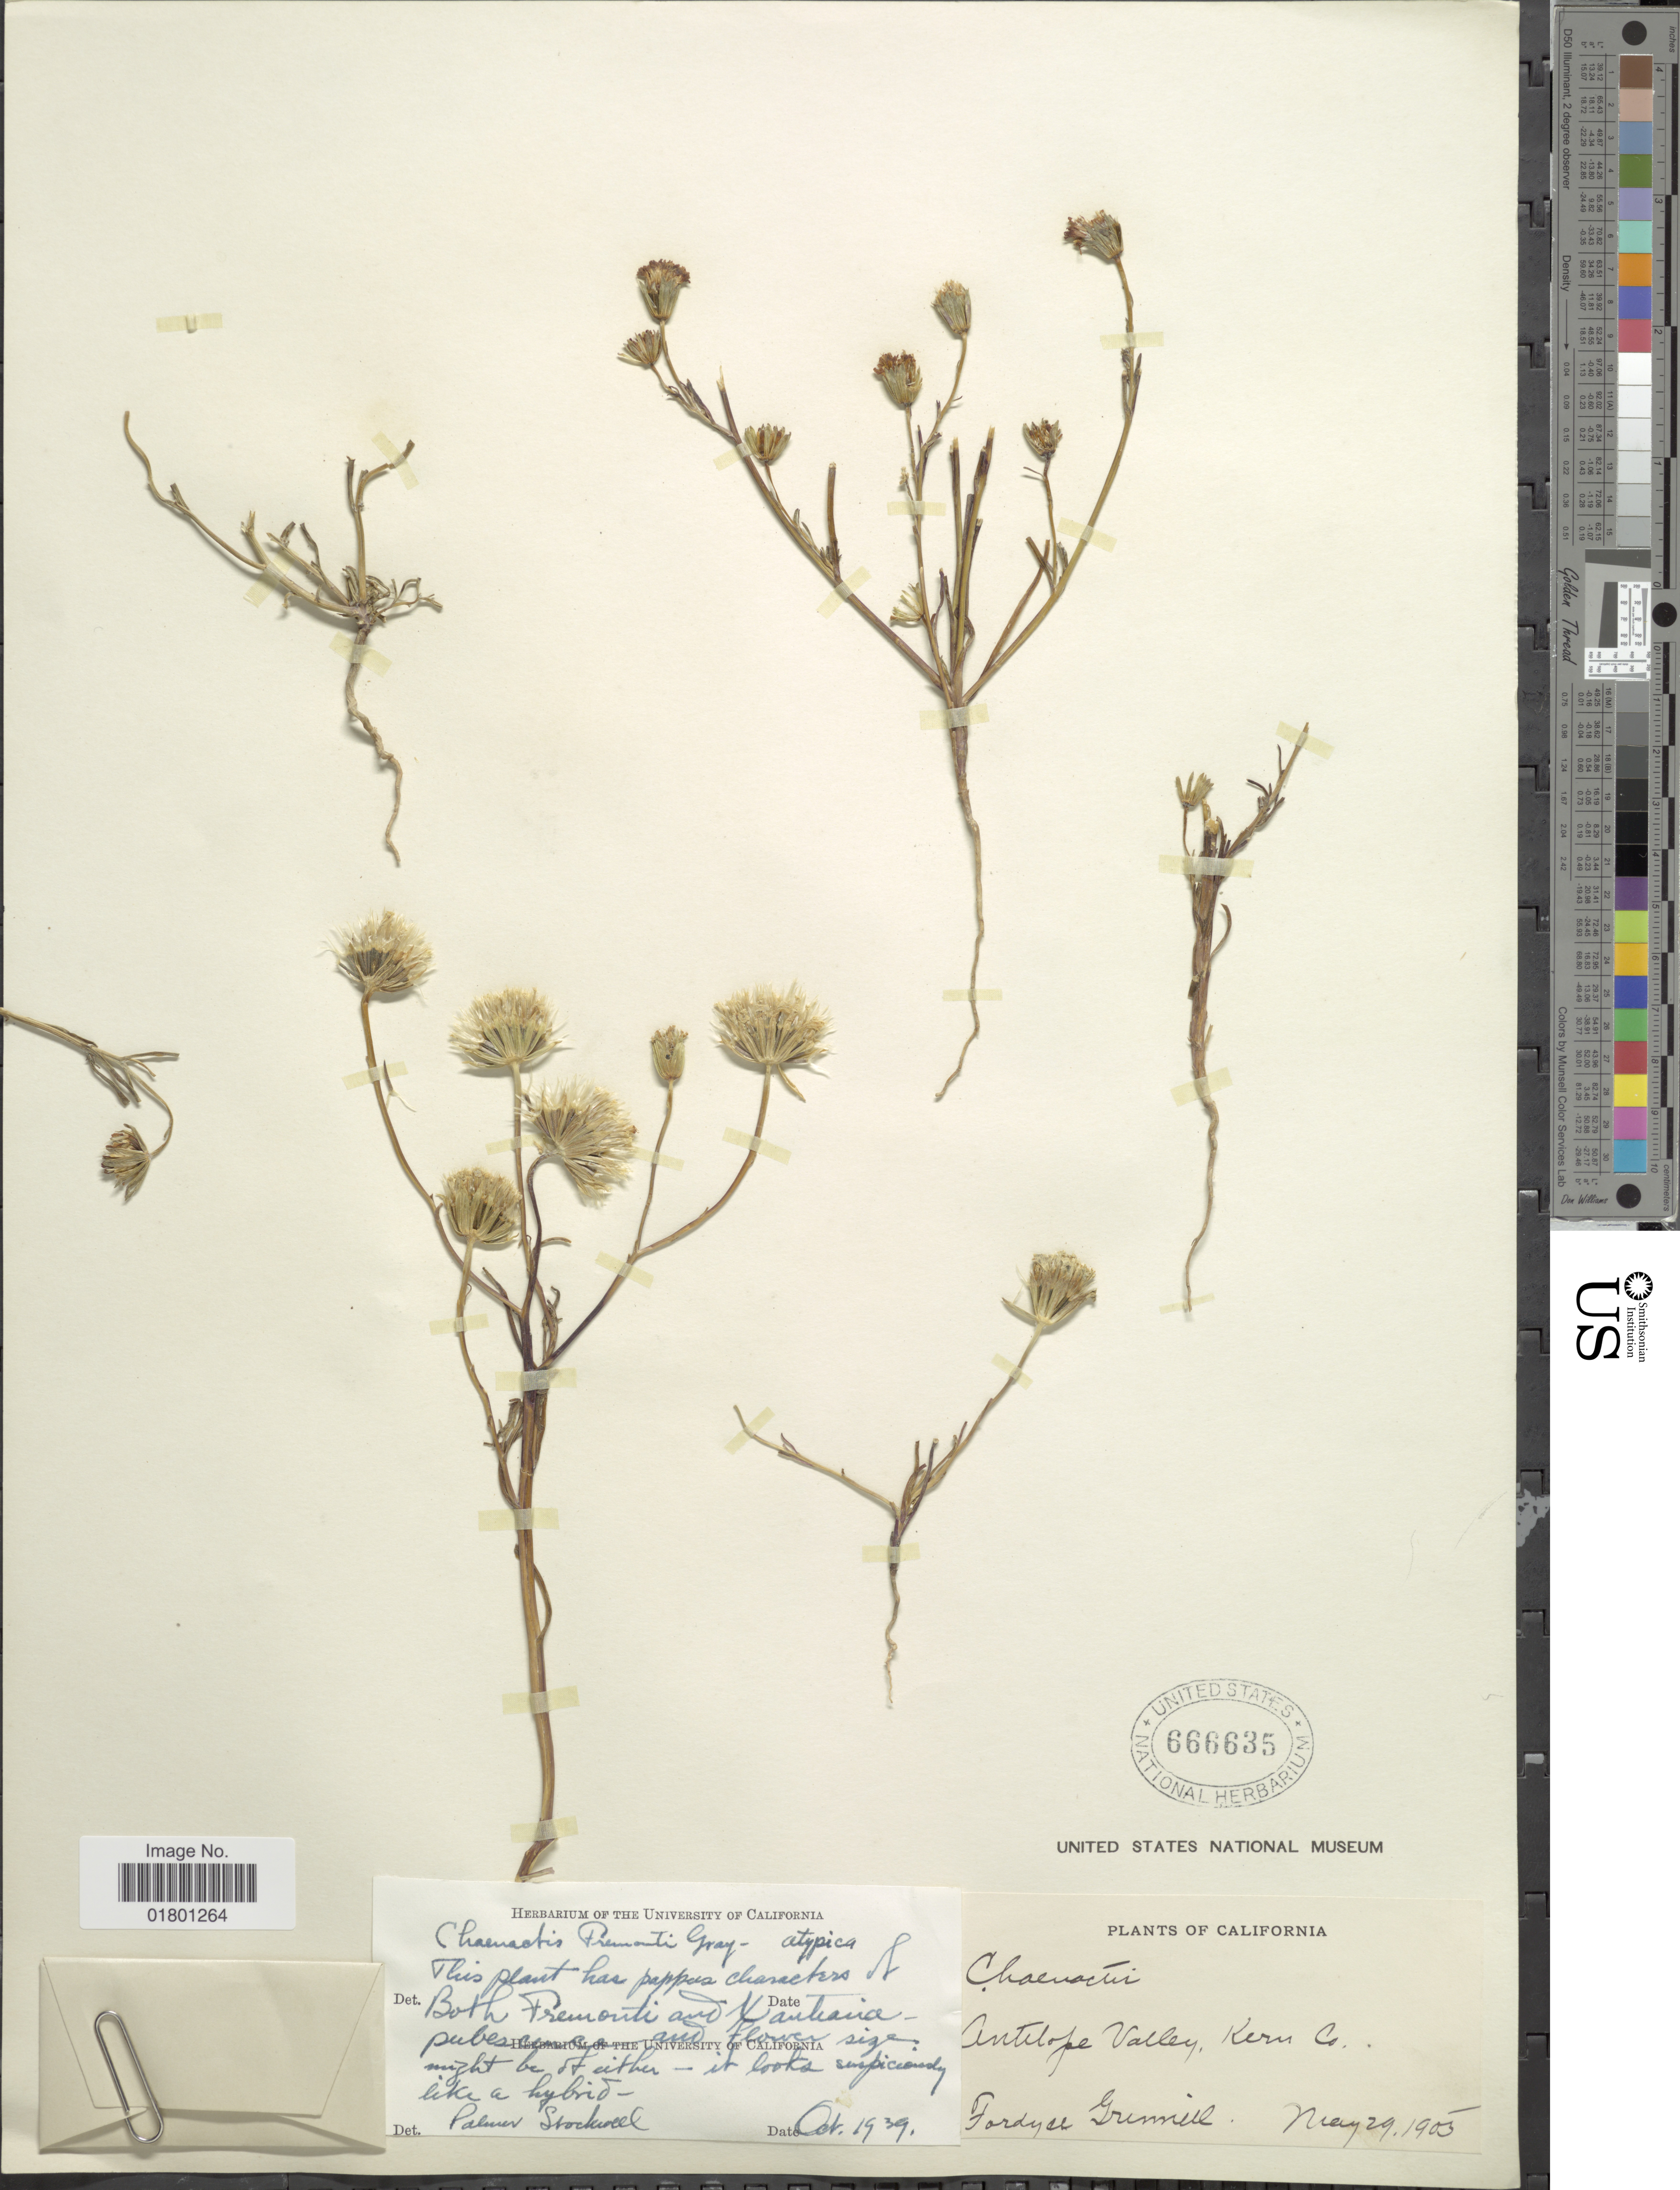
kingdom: Plantae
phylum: Tracheophyta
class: Magnoliopsida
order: Asterales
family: Asteraceae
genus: Chaenactis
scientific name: Chaenactis fremontii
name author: A. Gray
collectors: F. Grinnell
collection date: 1905-05-29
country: United States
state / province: California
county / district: Kern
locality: Antelope Valley, Kern Co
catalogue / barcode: US 666635